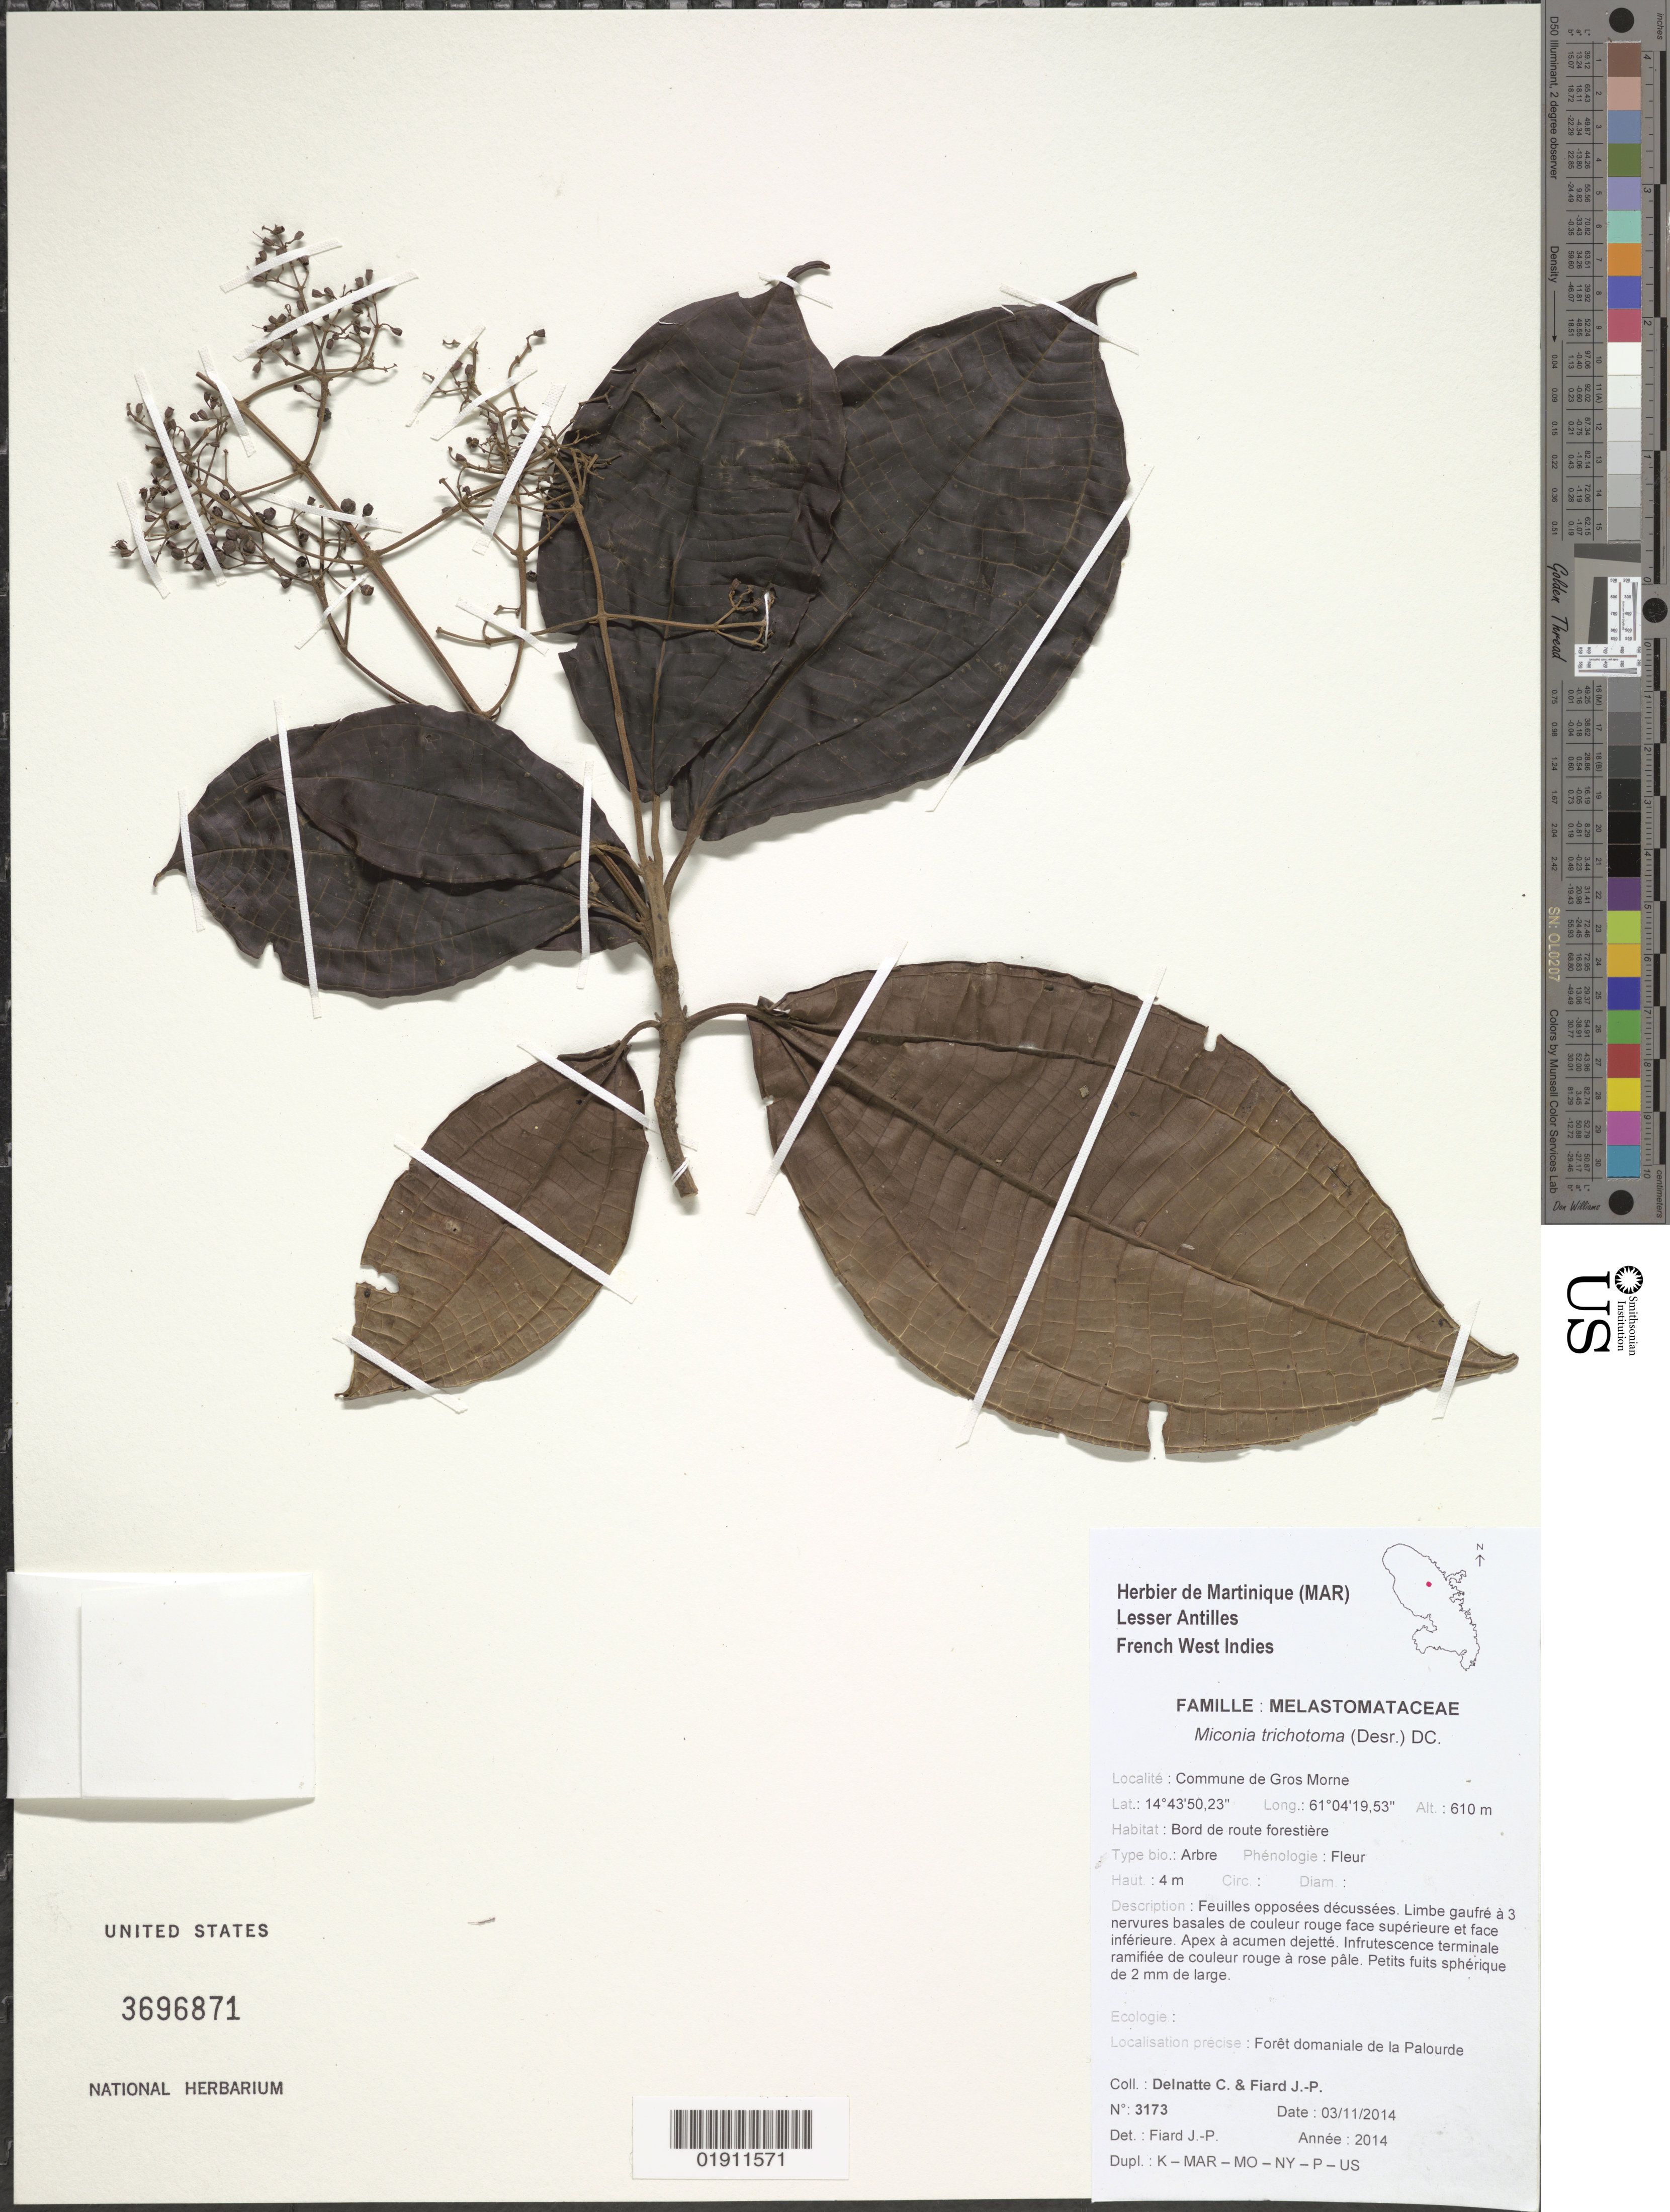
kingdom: Plantae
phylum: Tracheophyta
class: Magnoliopsida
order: Myrtales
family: Melastomataceae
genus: Miconia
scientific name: Miconia trichotoma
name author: (Desr.) DC.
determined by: Fiard, J. P.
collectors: C. Delnatte & J.-P. Fiard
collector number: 3173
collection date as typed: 03/11/2014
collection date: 2014-11-03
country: Martinique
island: Martinique I.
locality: Commune de Gros Morne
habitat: Bord de route forestière, Forêt domaniale del la Palourde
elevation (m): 610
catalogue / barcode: US 3696871